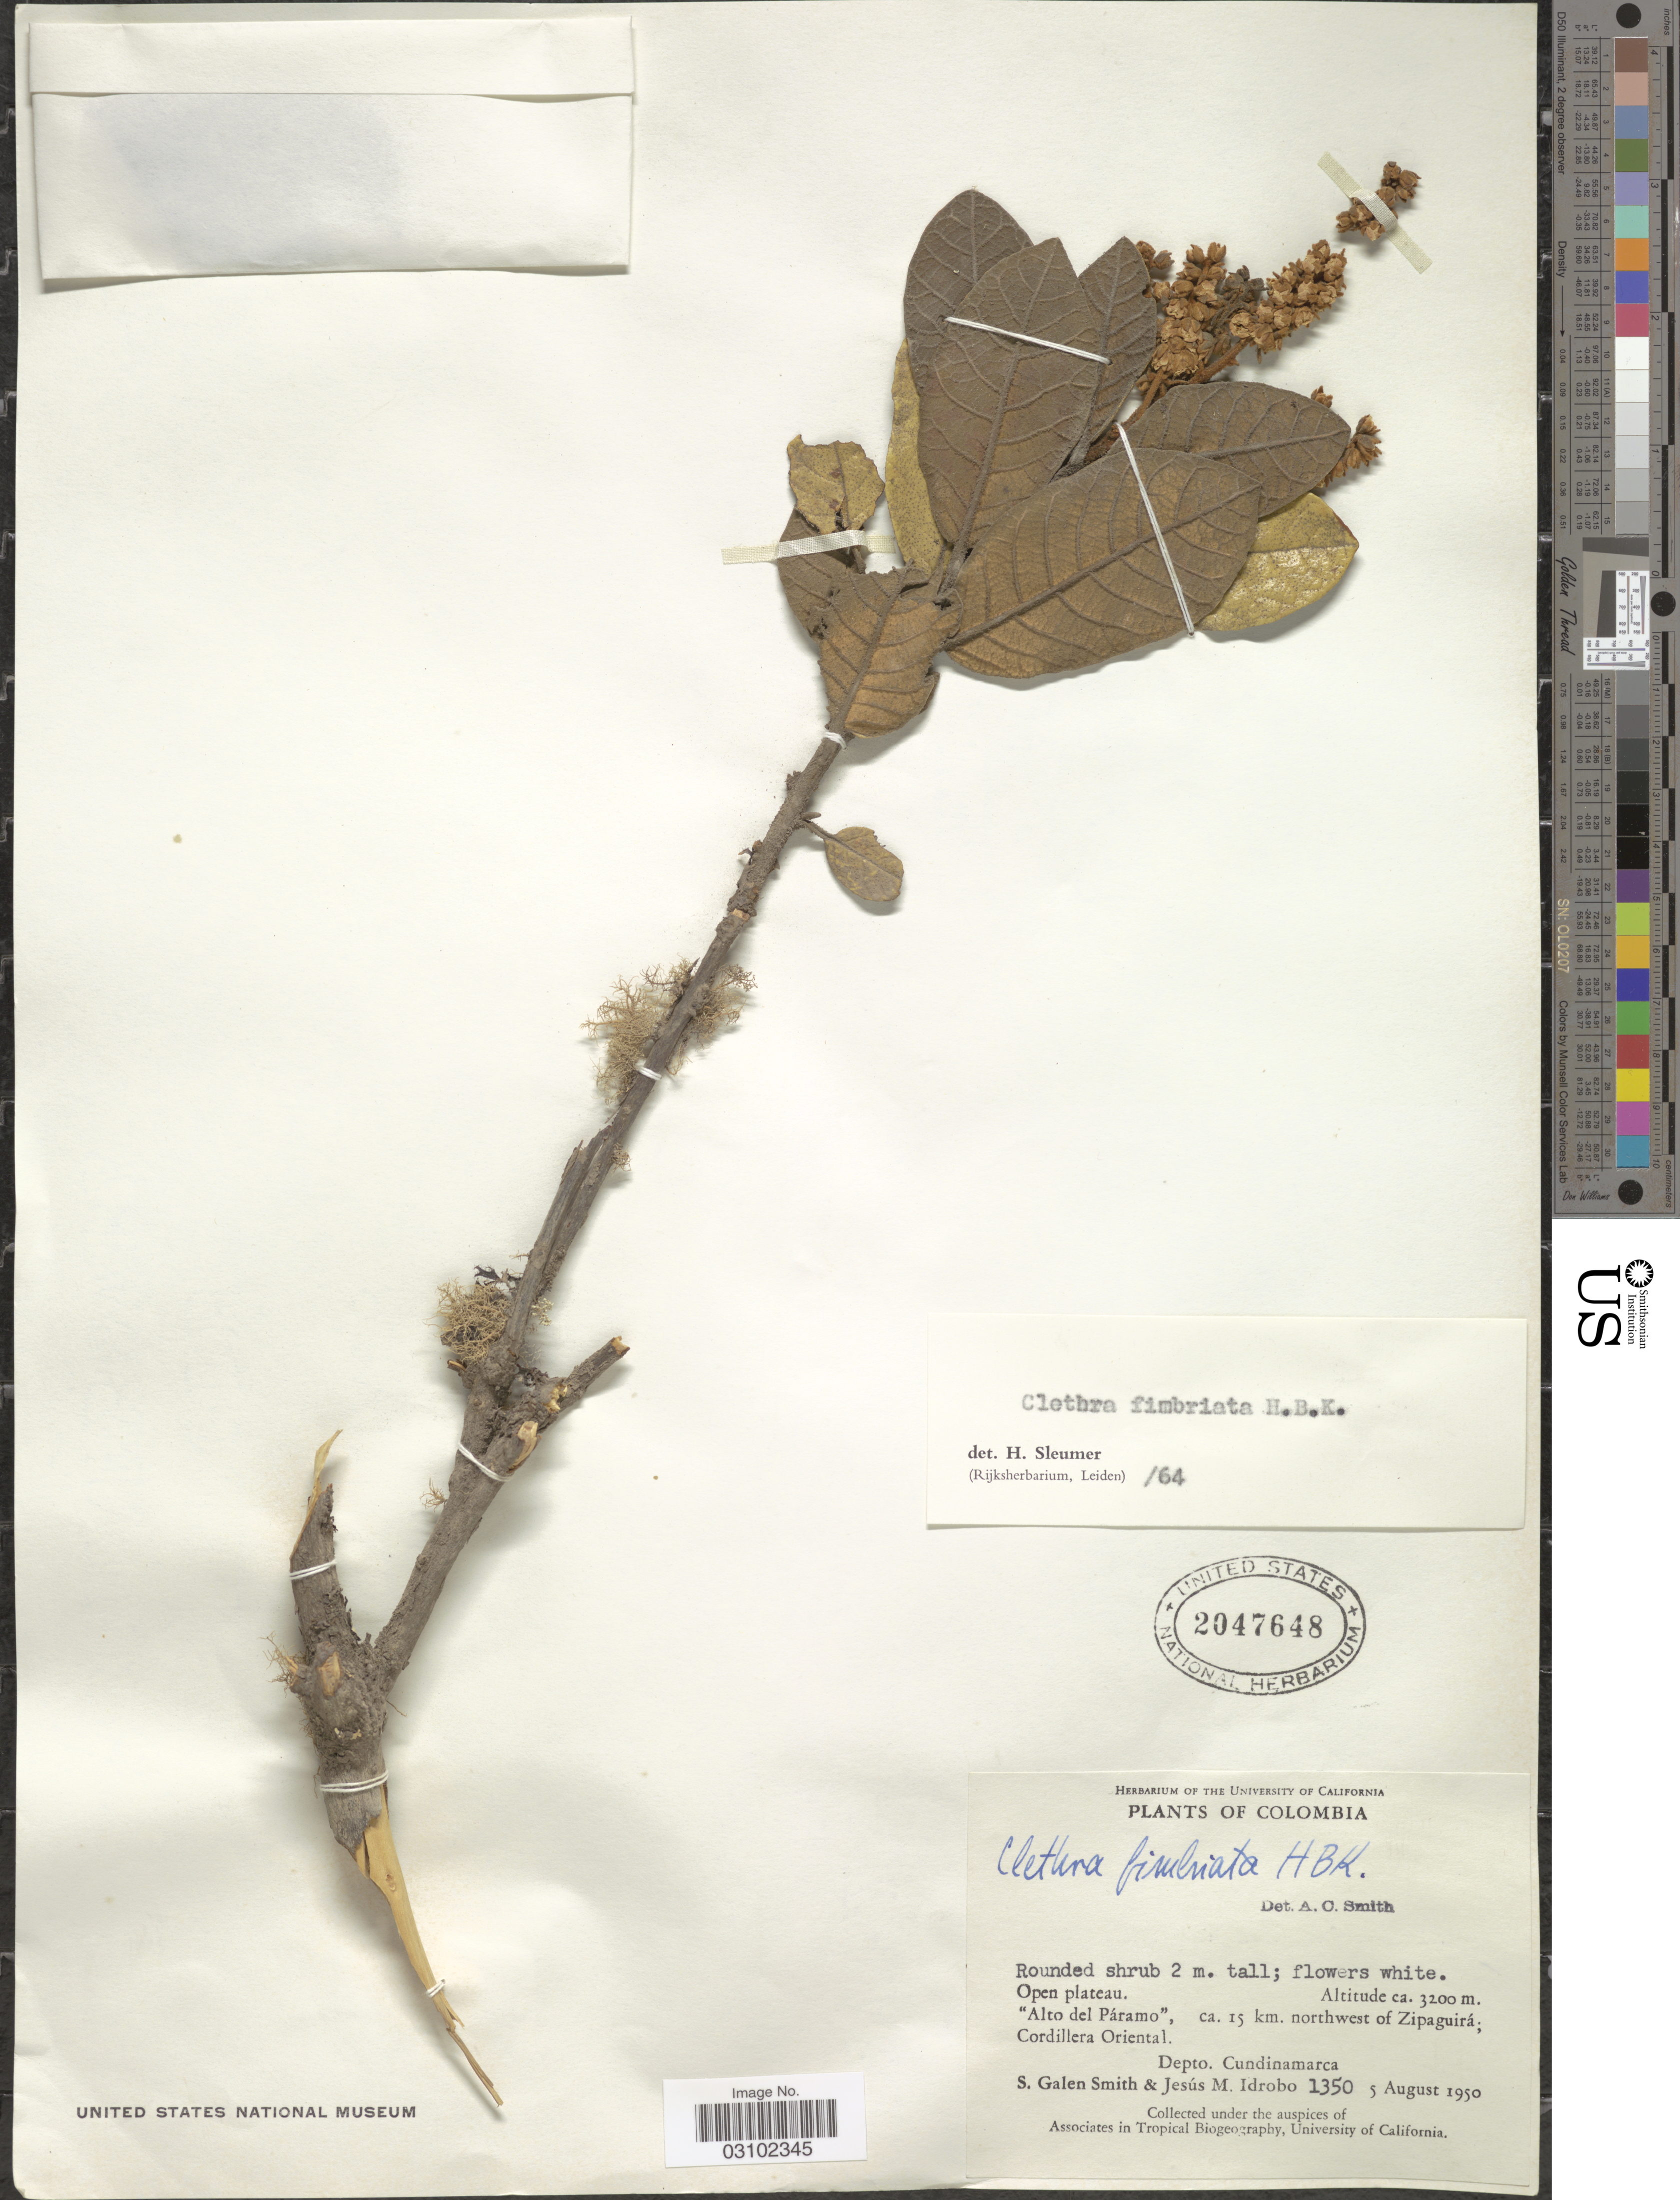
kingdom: Plantae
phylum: Tracheophyta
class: Magnoliopsida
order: Ericales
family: Clethraceae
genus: Clethra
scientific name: Clethra fimbriata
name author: Kunth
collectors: S. G. Smith & J. M. Idrobo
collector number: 1350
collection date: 1950-08-05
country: Colombia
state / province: Cundinamarca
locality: Alto del Páramo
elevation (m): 3200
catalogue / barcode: US 2047648